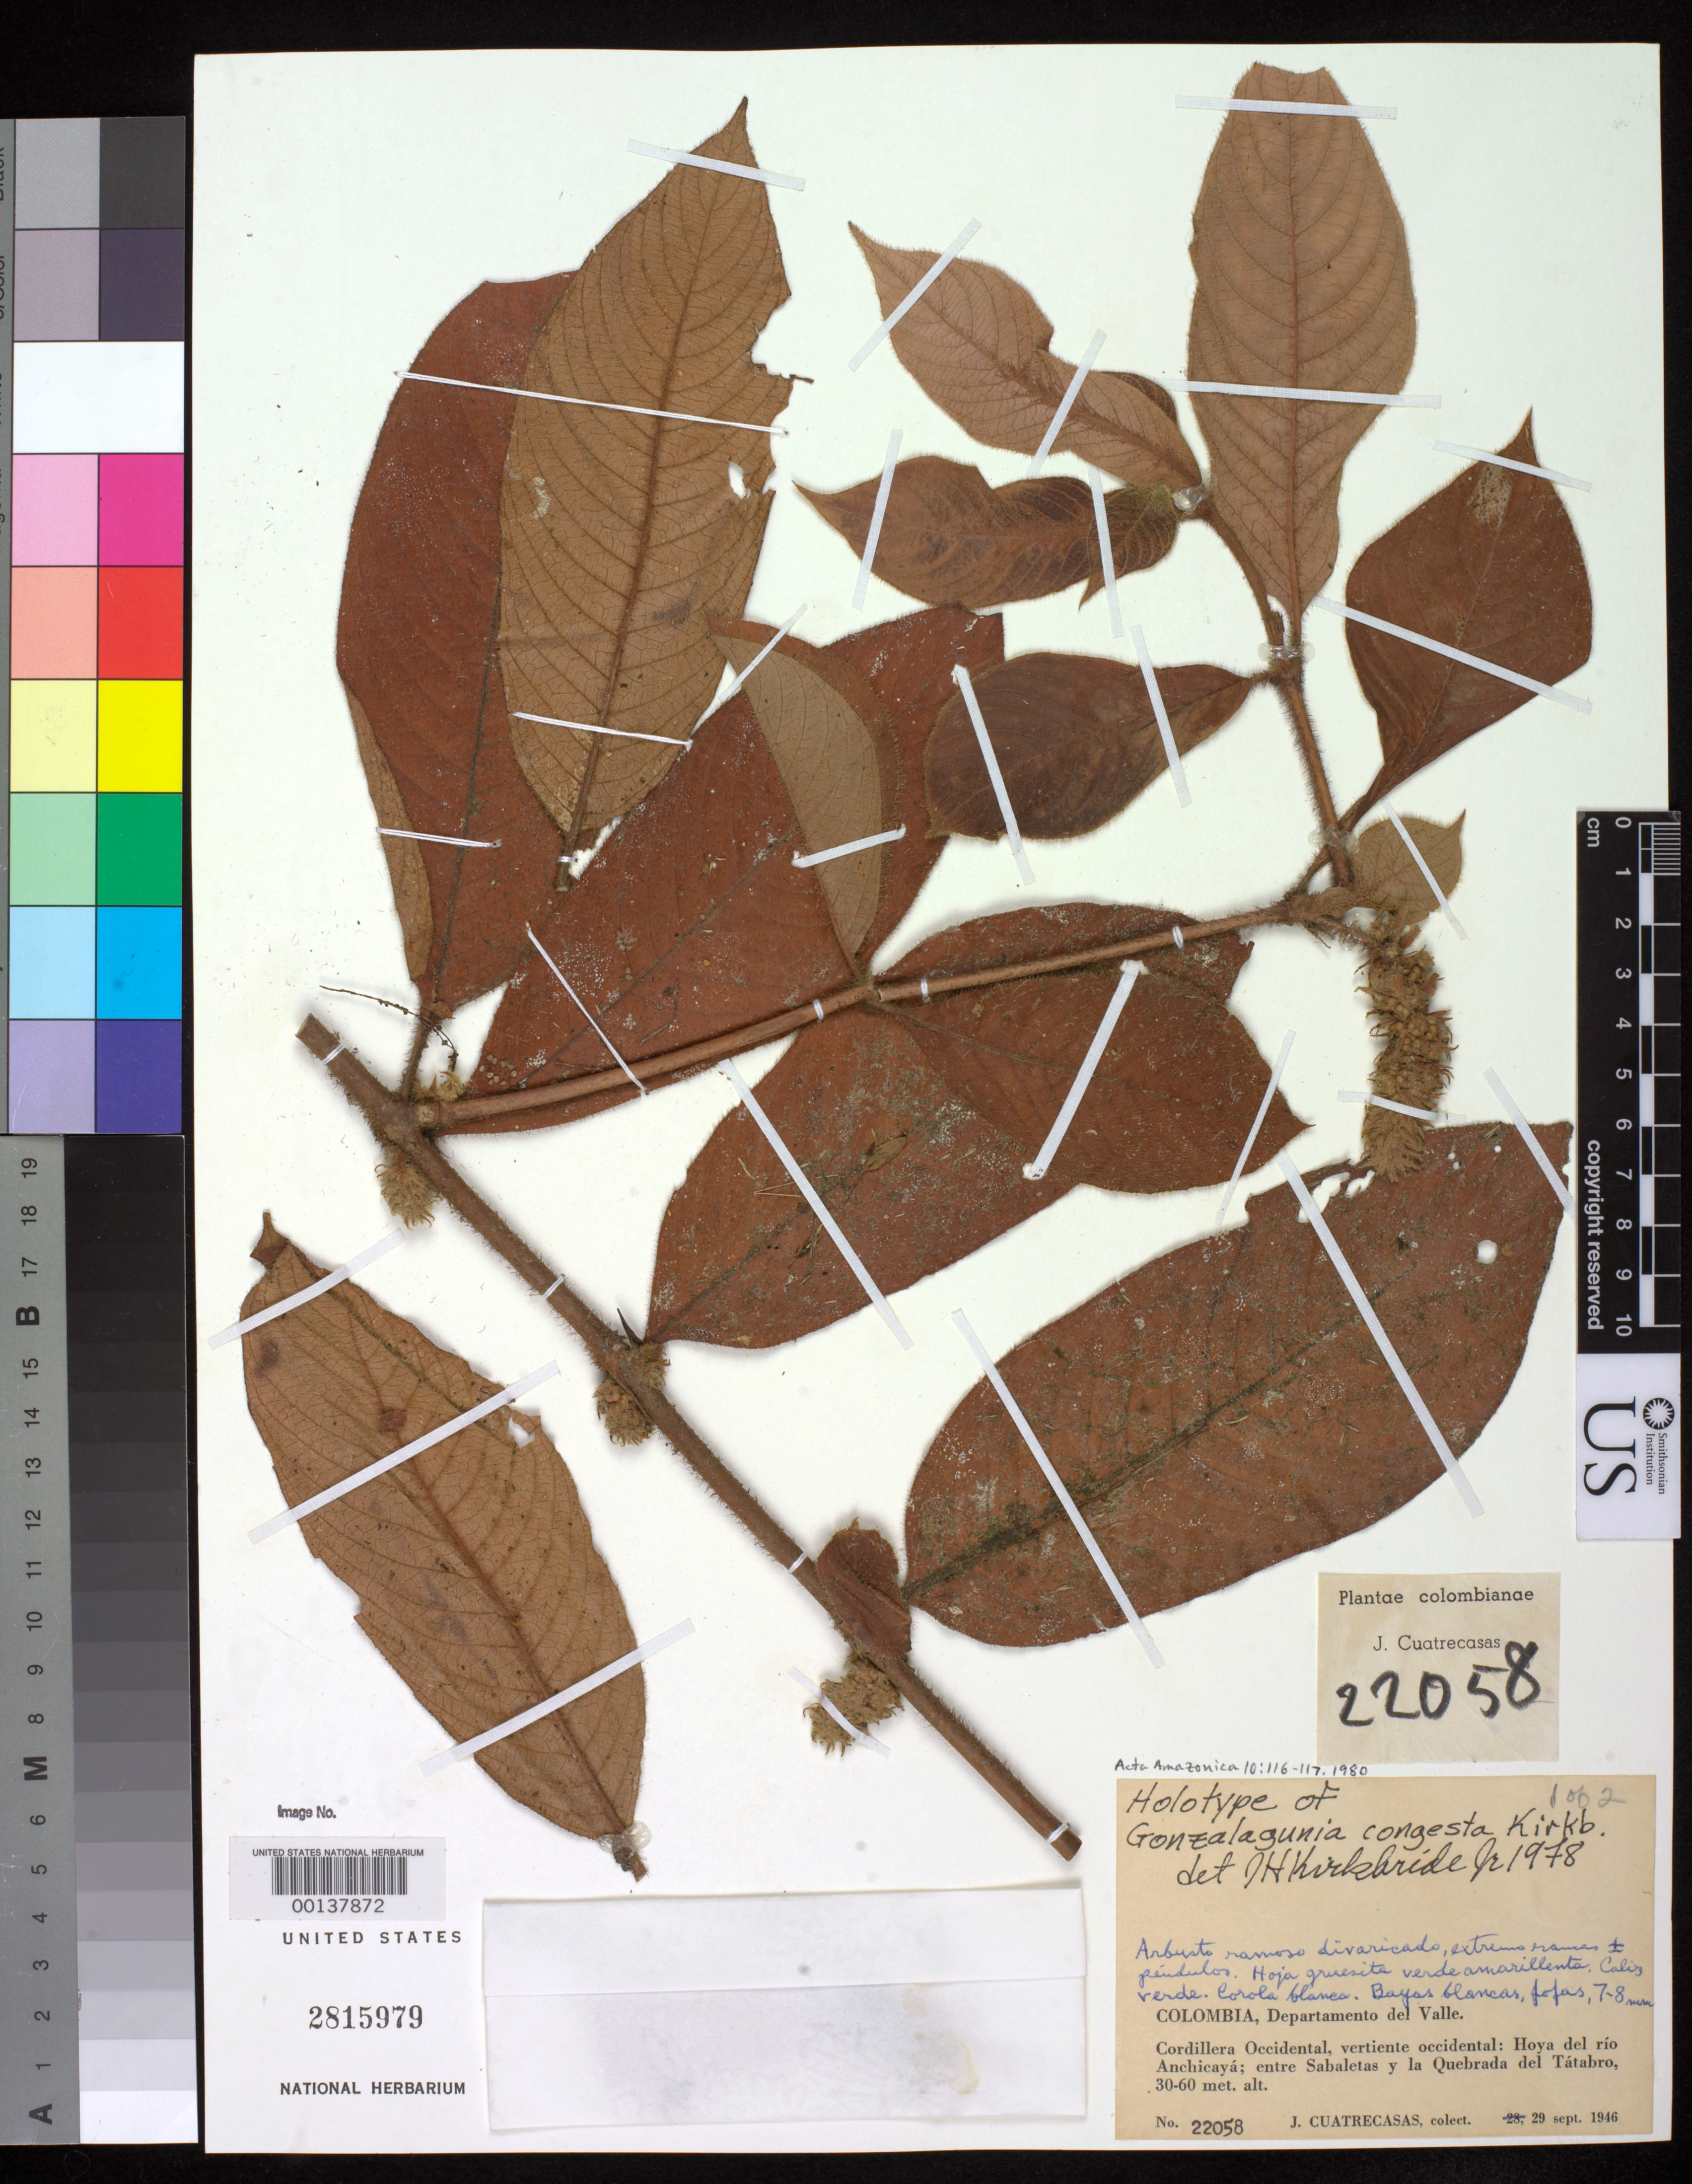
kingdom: Plantae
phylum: Tracheophyta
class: Magnoliopsida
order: Gentianales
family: Rubiaceae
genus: Gonzalagunia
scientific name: Gonzalagunia congesta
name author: J.H. Kirkbr.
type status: Holotype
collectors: J. Cuatrecasas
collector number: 22058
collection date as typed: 29 Sep 1946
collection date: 1946-09-29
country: Colombia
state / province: Valle del Cauca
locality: Between Sabaletas and La Quebrada del Tatabro.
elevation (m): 30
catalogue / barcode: US 2815979